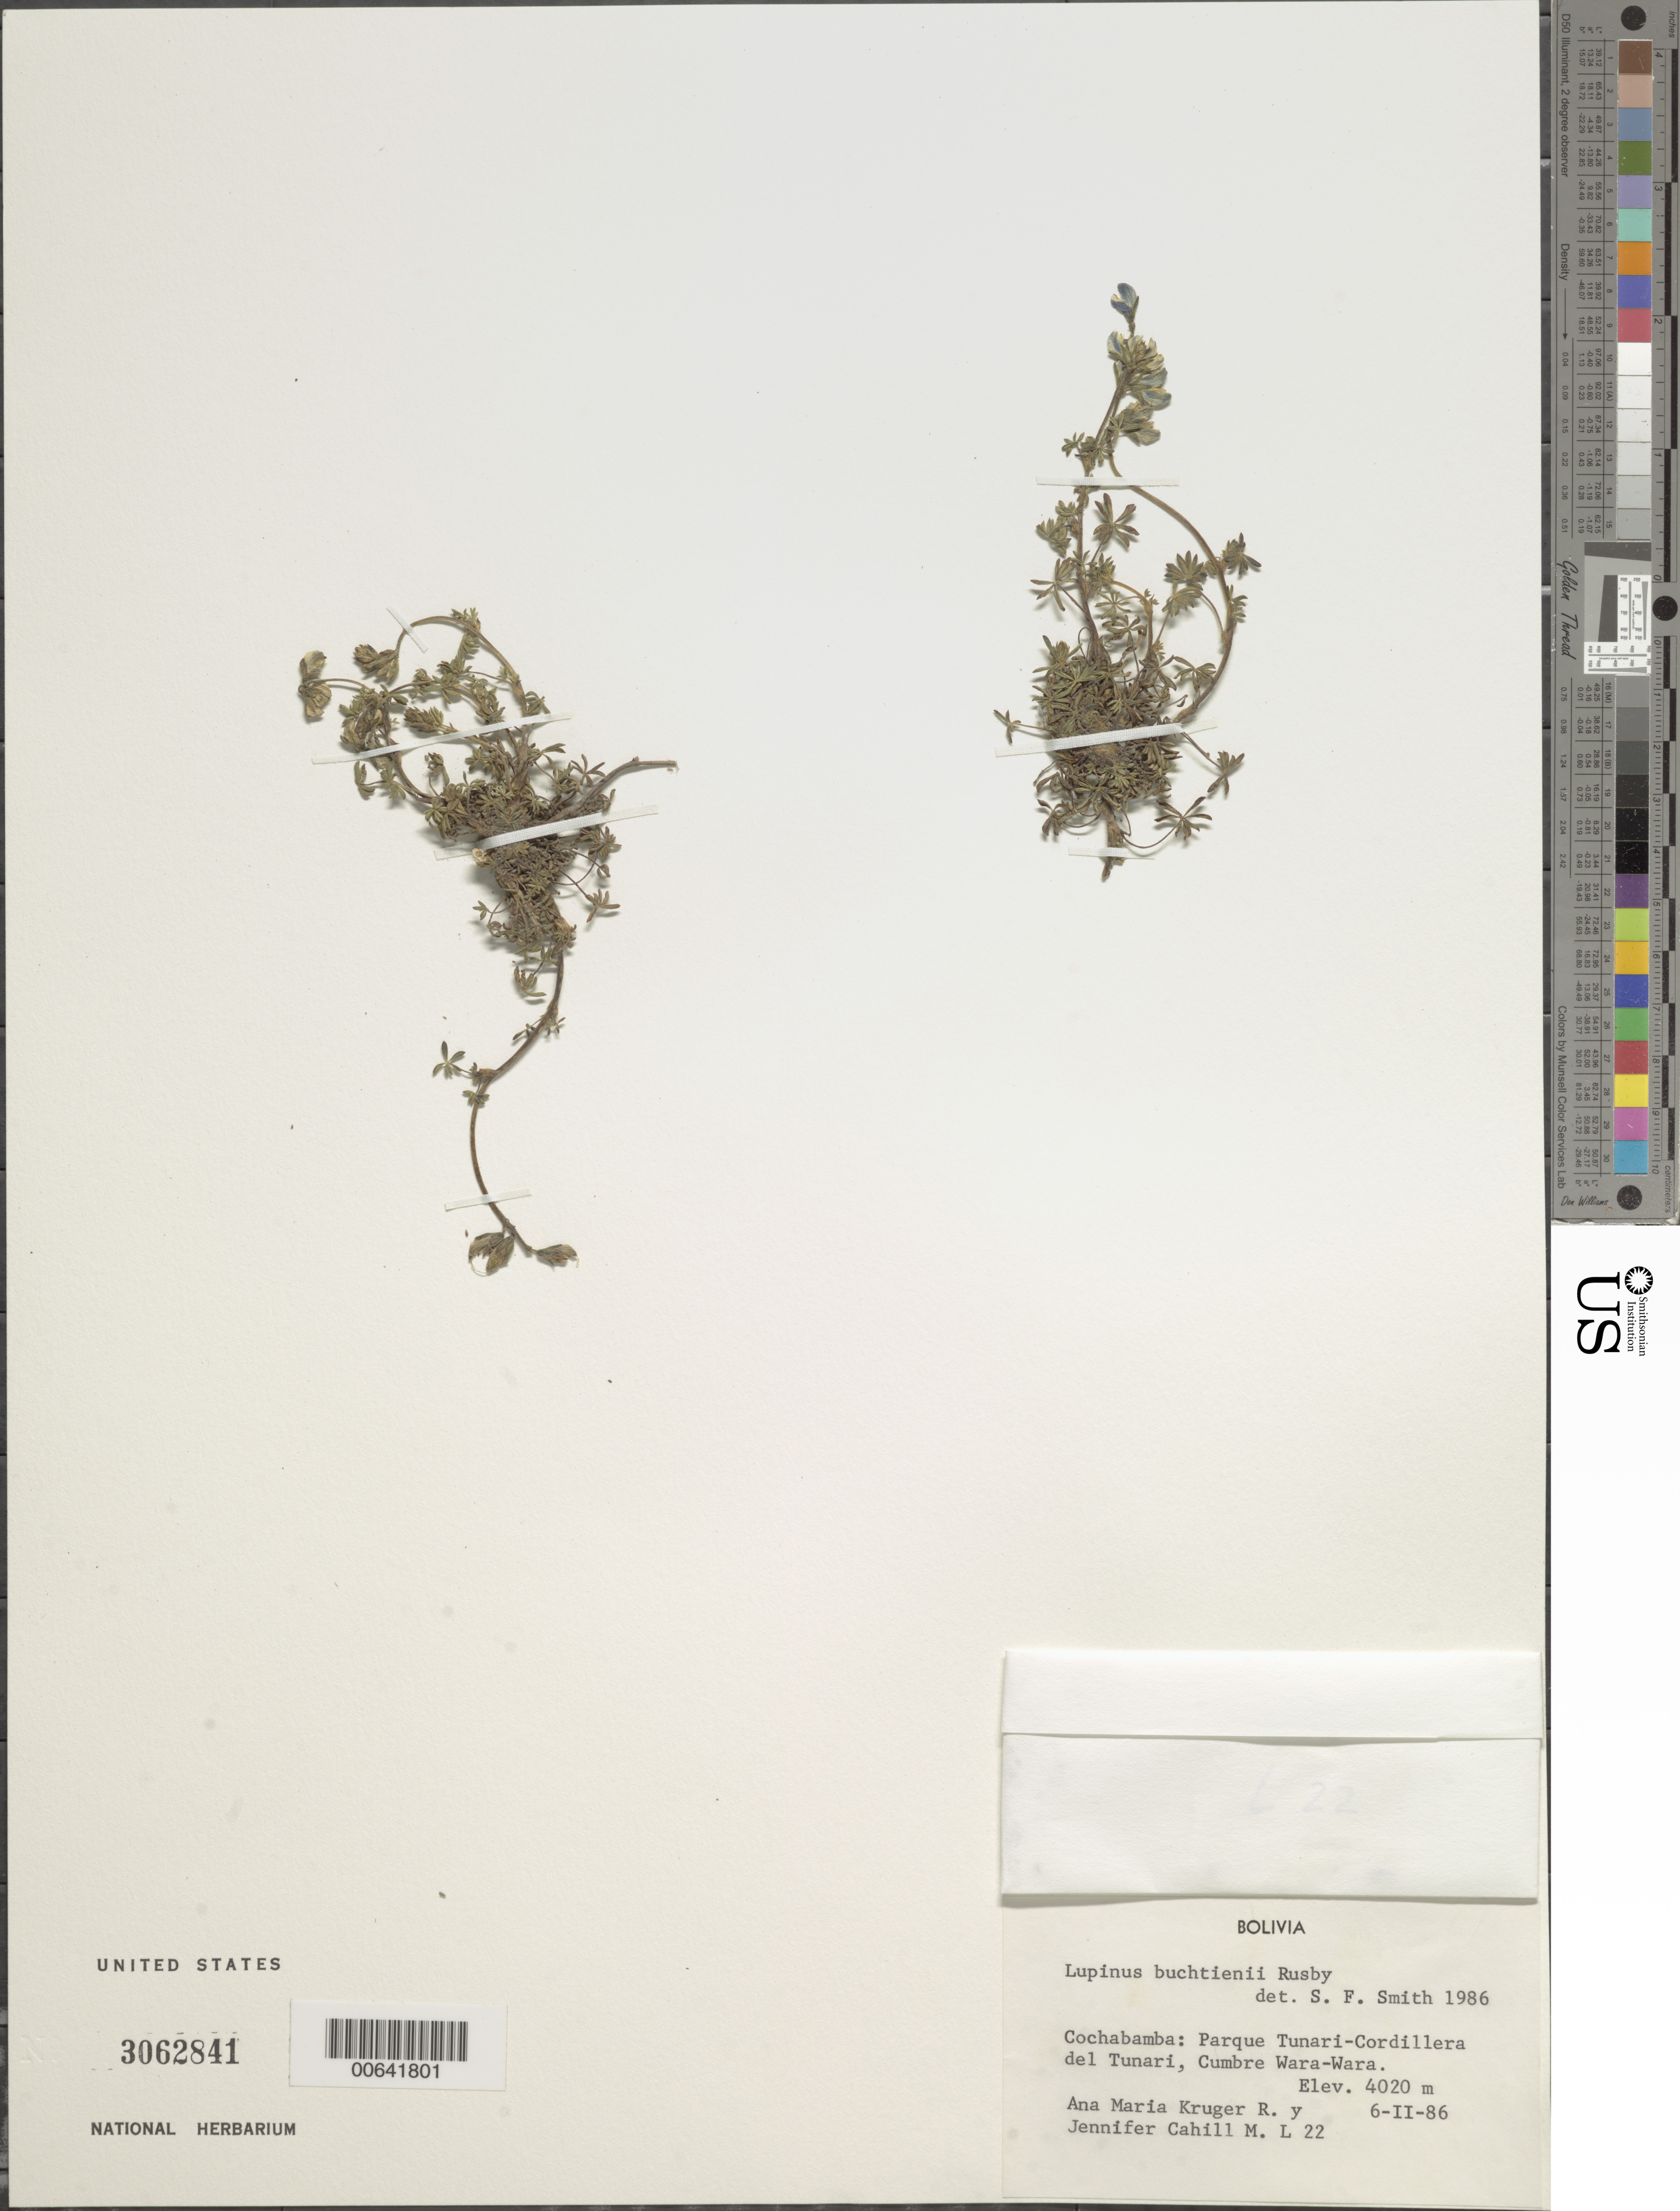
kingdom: Plantae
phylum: Tracheophyta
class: Magnoliopsida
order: Fabales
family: Fabaceae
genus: Lupinus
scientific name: Lupinus buchtienii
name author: Rusby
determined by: Smith, Stephen F., (US), NMNH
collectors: A. M. Kruger R. & J. Cahill M.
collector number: L-22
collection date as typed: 06 Feb 1986 or 02 Jun 1986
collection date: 1986-02-06 or 1986-06-02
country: Bolivia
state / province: Cochabamba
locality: Cumbe Wara - Wara, Cordillera del Tunari. Parque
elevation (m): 4020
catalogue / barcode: US 3062841